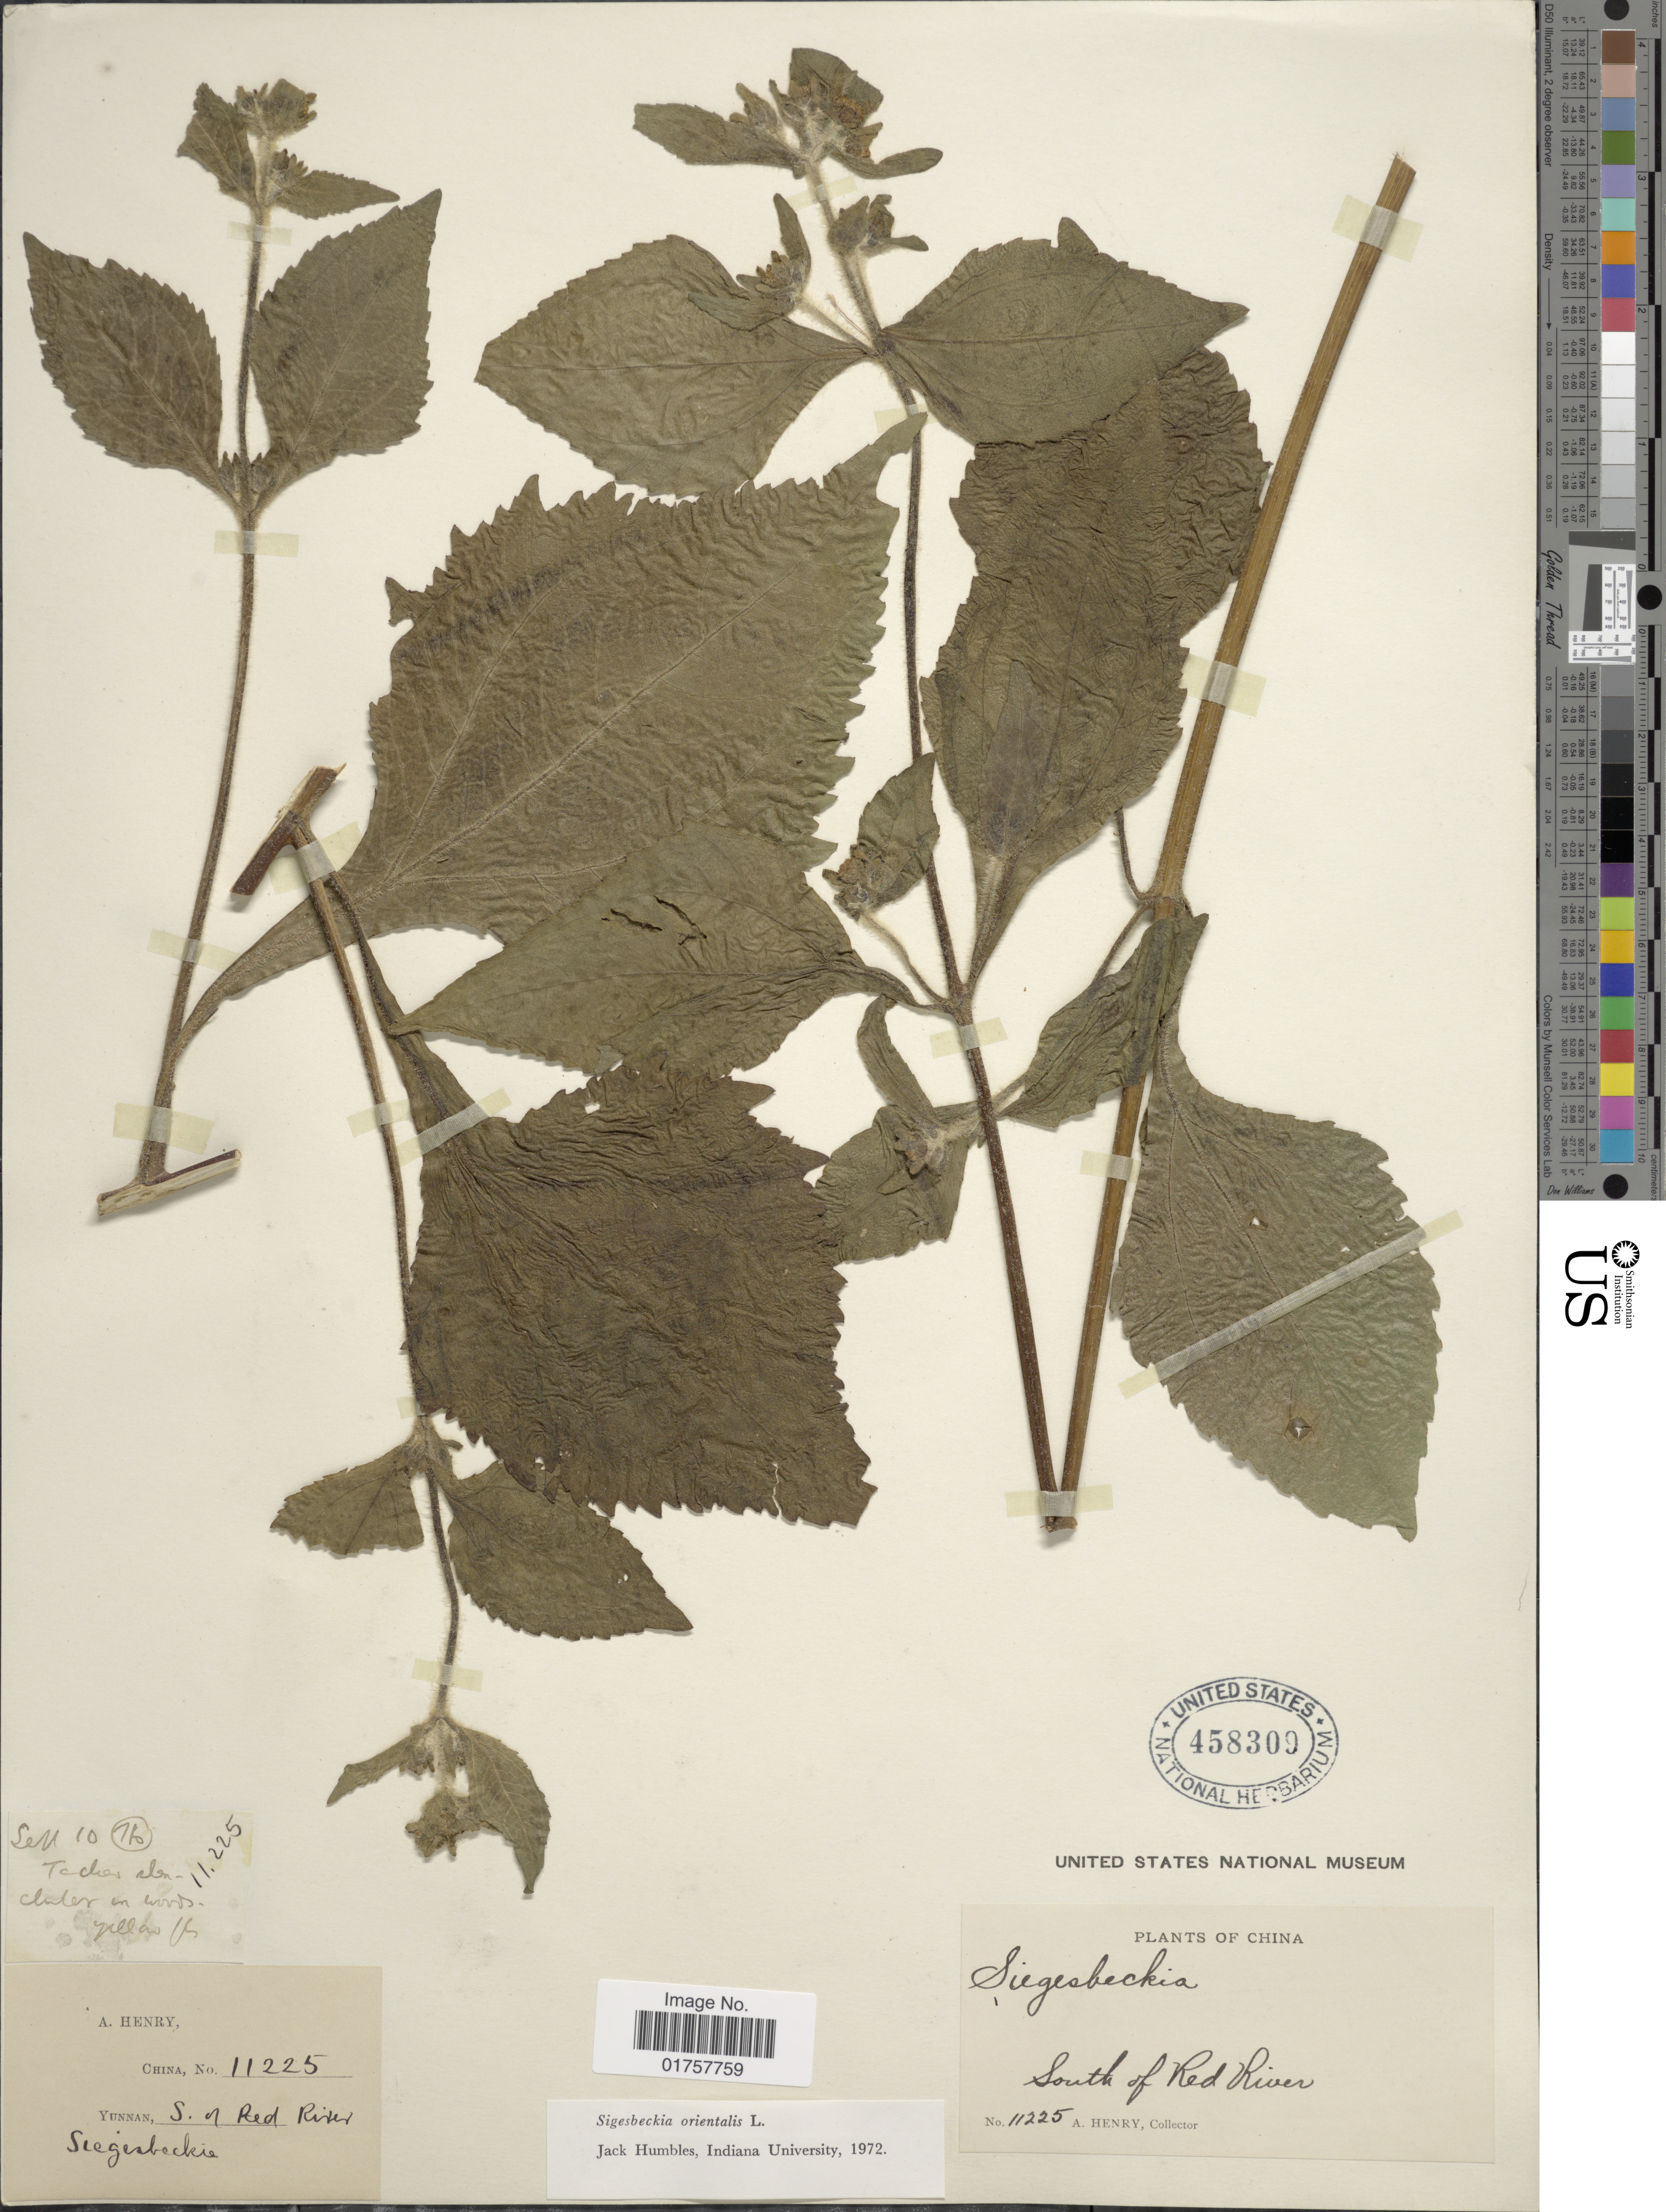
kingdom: Plantae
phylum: Tracheophyta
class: Magnoliopsida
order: Asterales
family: Asteraceae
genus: Sigesbeckia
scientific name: Sigesbeckia orientalis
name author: L.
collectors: A. Henry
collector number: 11225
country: China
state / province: Yunnan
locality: South of Red River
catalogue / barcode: US 458309